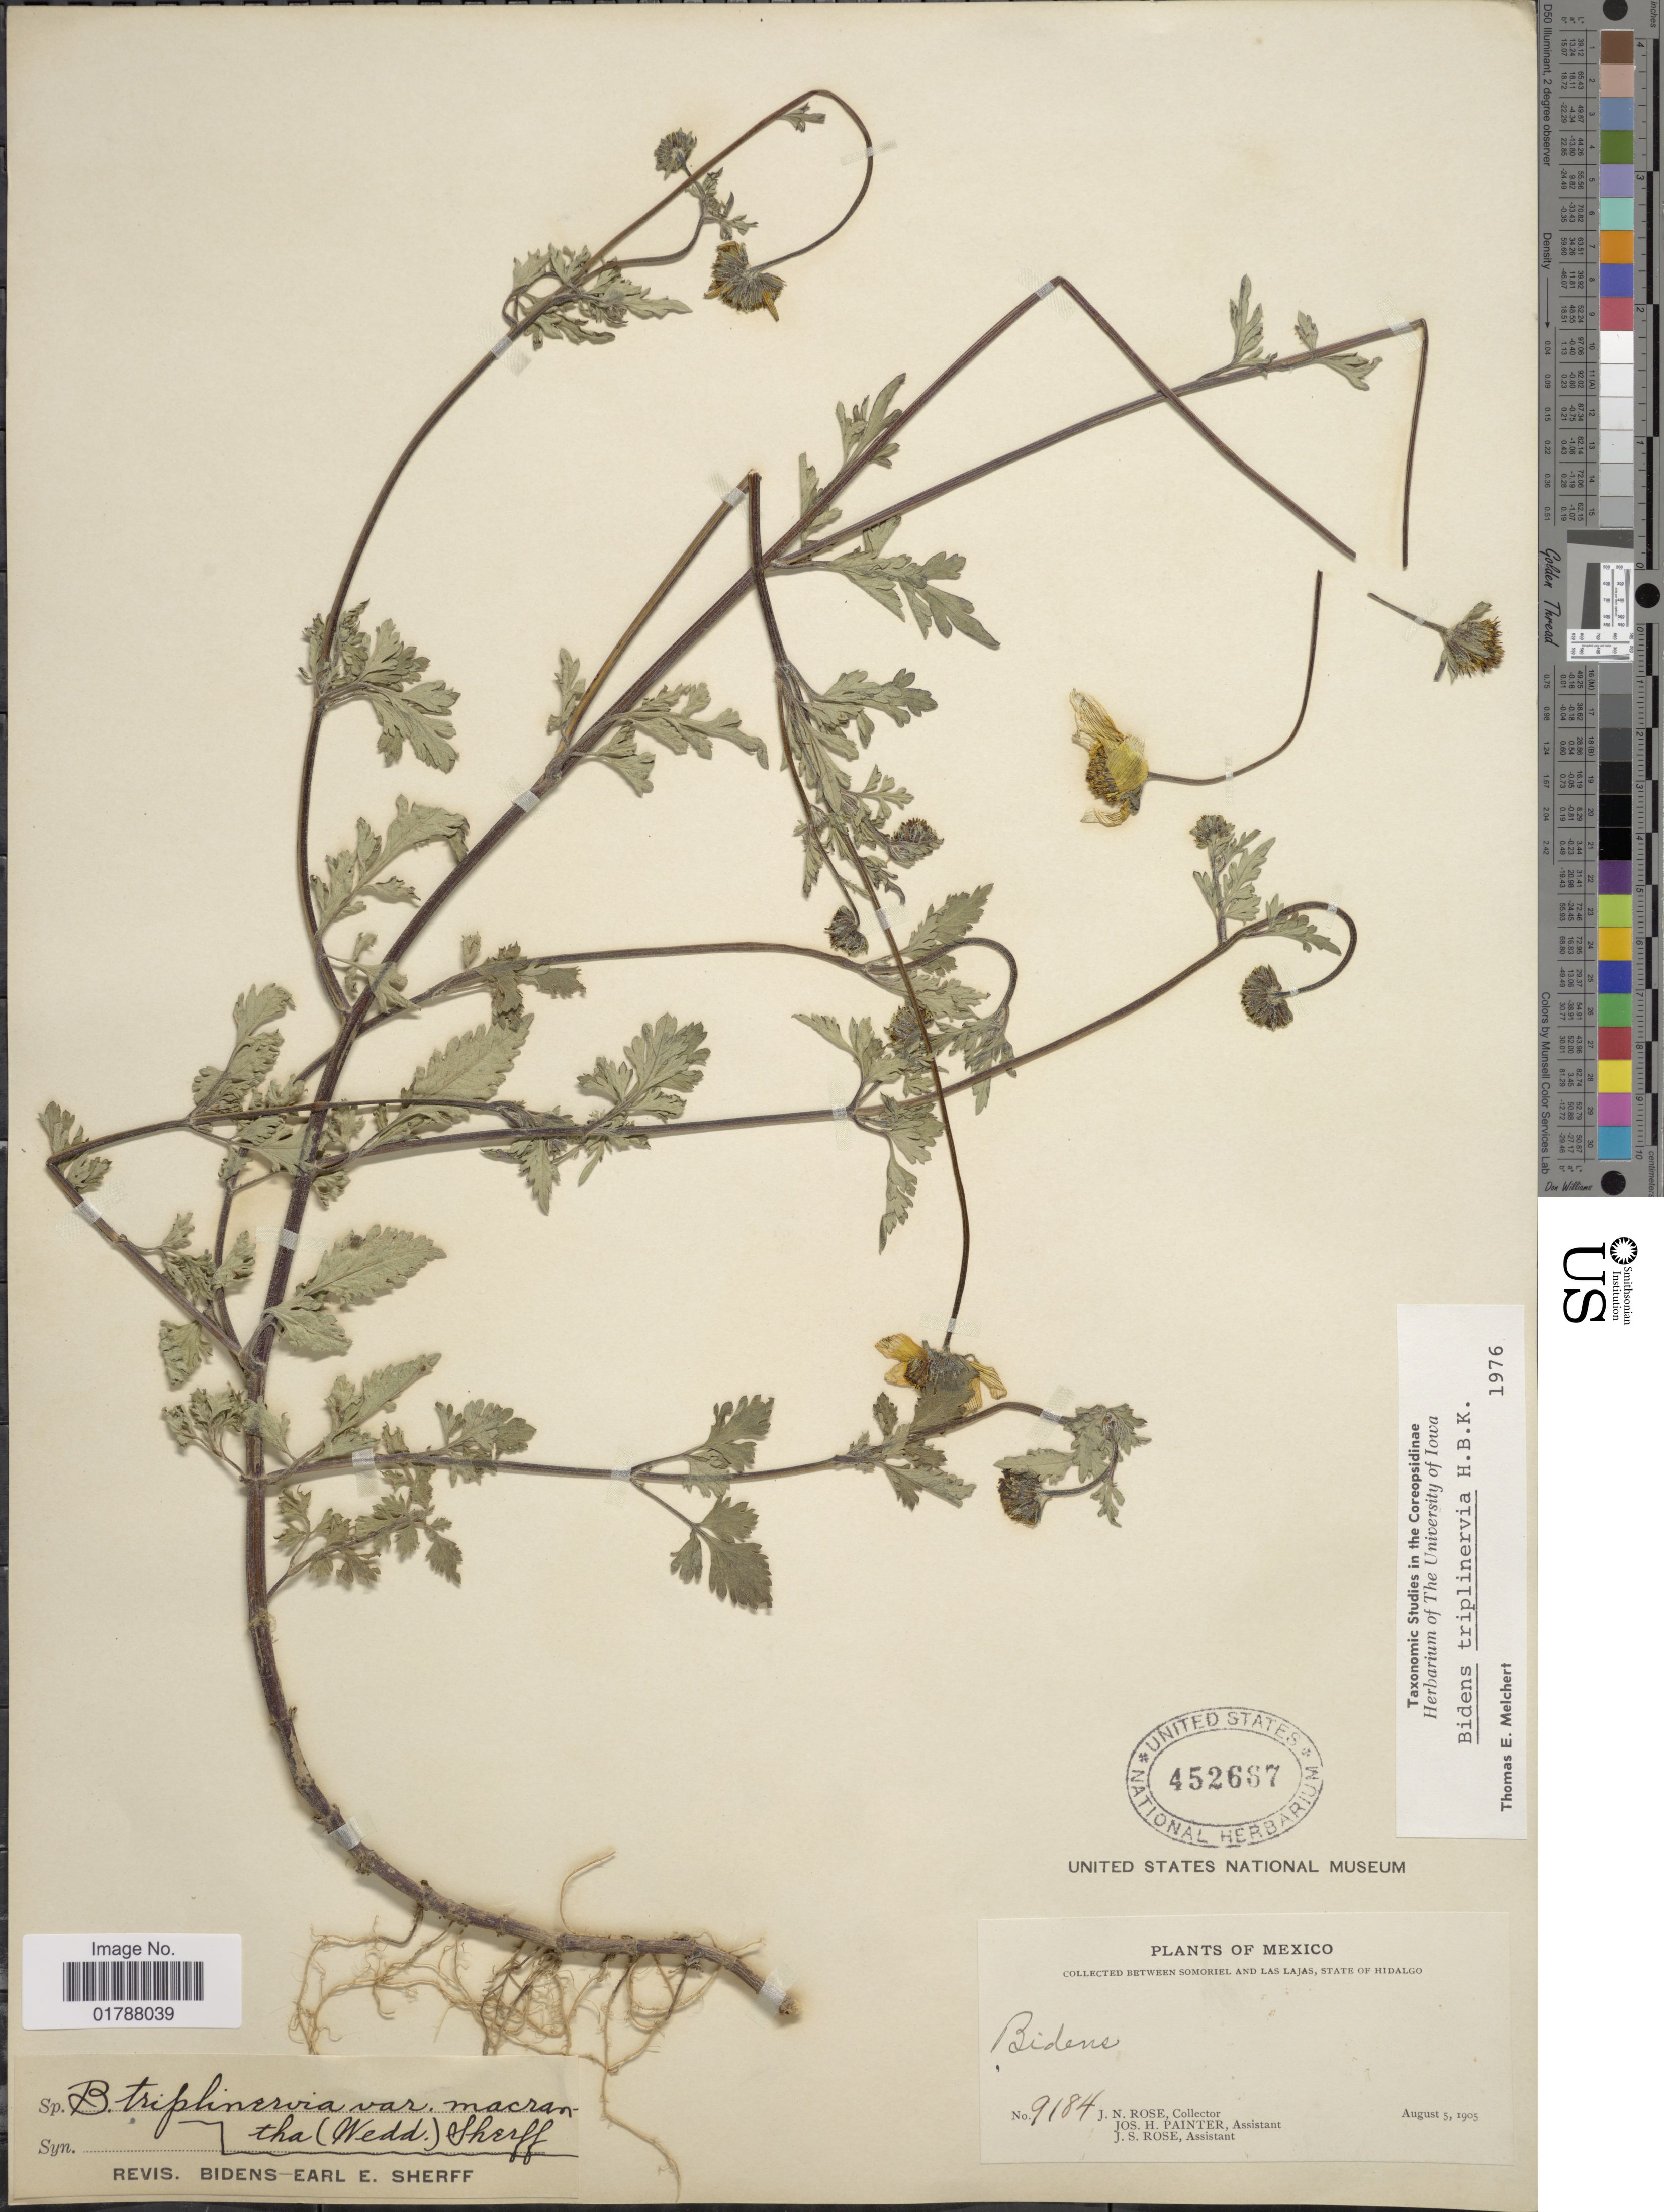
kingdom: Plantae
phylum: Tracheophyta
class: Magnoliopsida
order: Asterales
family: Asteraceae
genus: Bidens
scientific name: Bidens triplinervia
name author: Kunth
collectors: J. N. Rose, J. H. Painter & J. S. Rose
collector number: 9184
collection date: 1905-08-05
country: Mexico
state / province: Hidalgo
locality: Between Somoriel and Las Lajas, State of Hidalgo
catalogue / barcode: US 452687